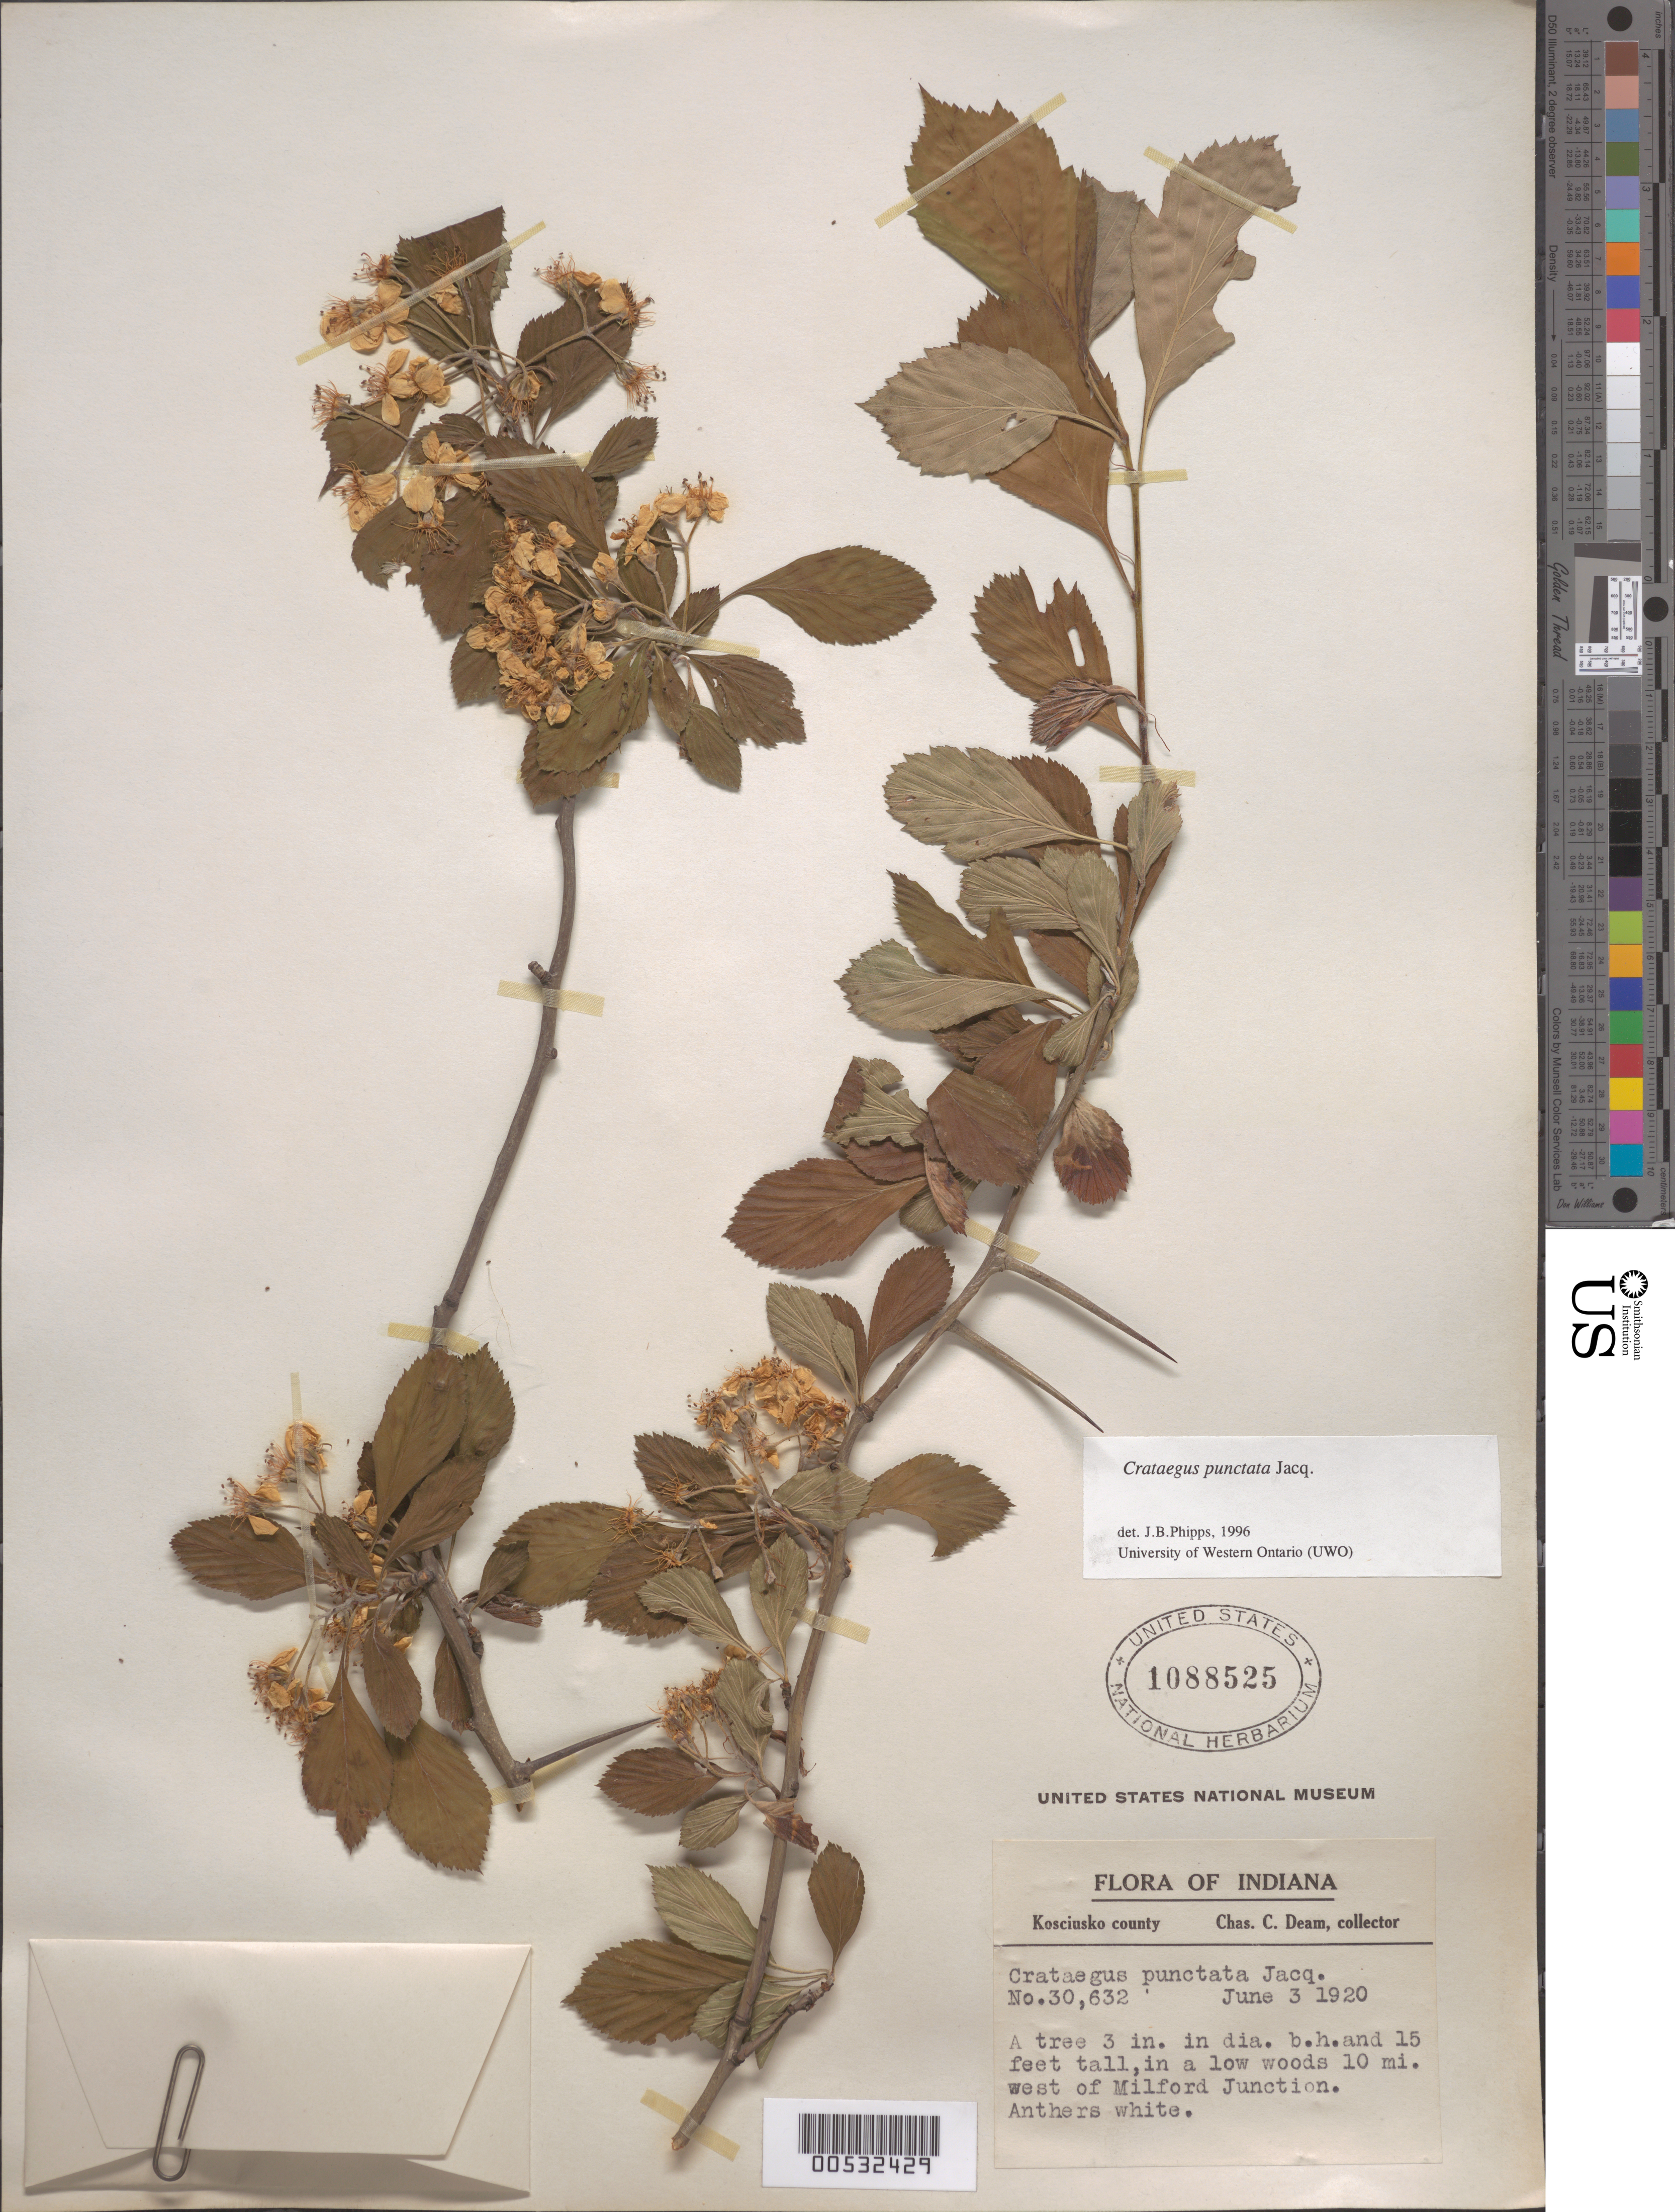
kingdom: Plantae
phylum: Tracheophyta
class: Magnoliopsida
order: Rosales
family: Rosaceae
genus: Crataegus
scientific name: Crataegus punctata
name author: Jacq.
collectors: C. C. Deam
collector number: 30632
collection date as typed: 03 Jun 1920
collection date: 1920-06-03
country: United States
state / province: Indiana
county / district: Kociusko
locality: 10 mi. W of Milford Junction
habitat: in a low woods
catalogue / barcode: US 1088525